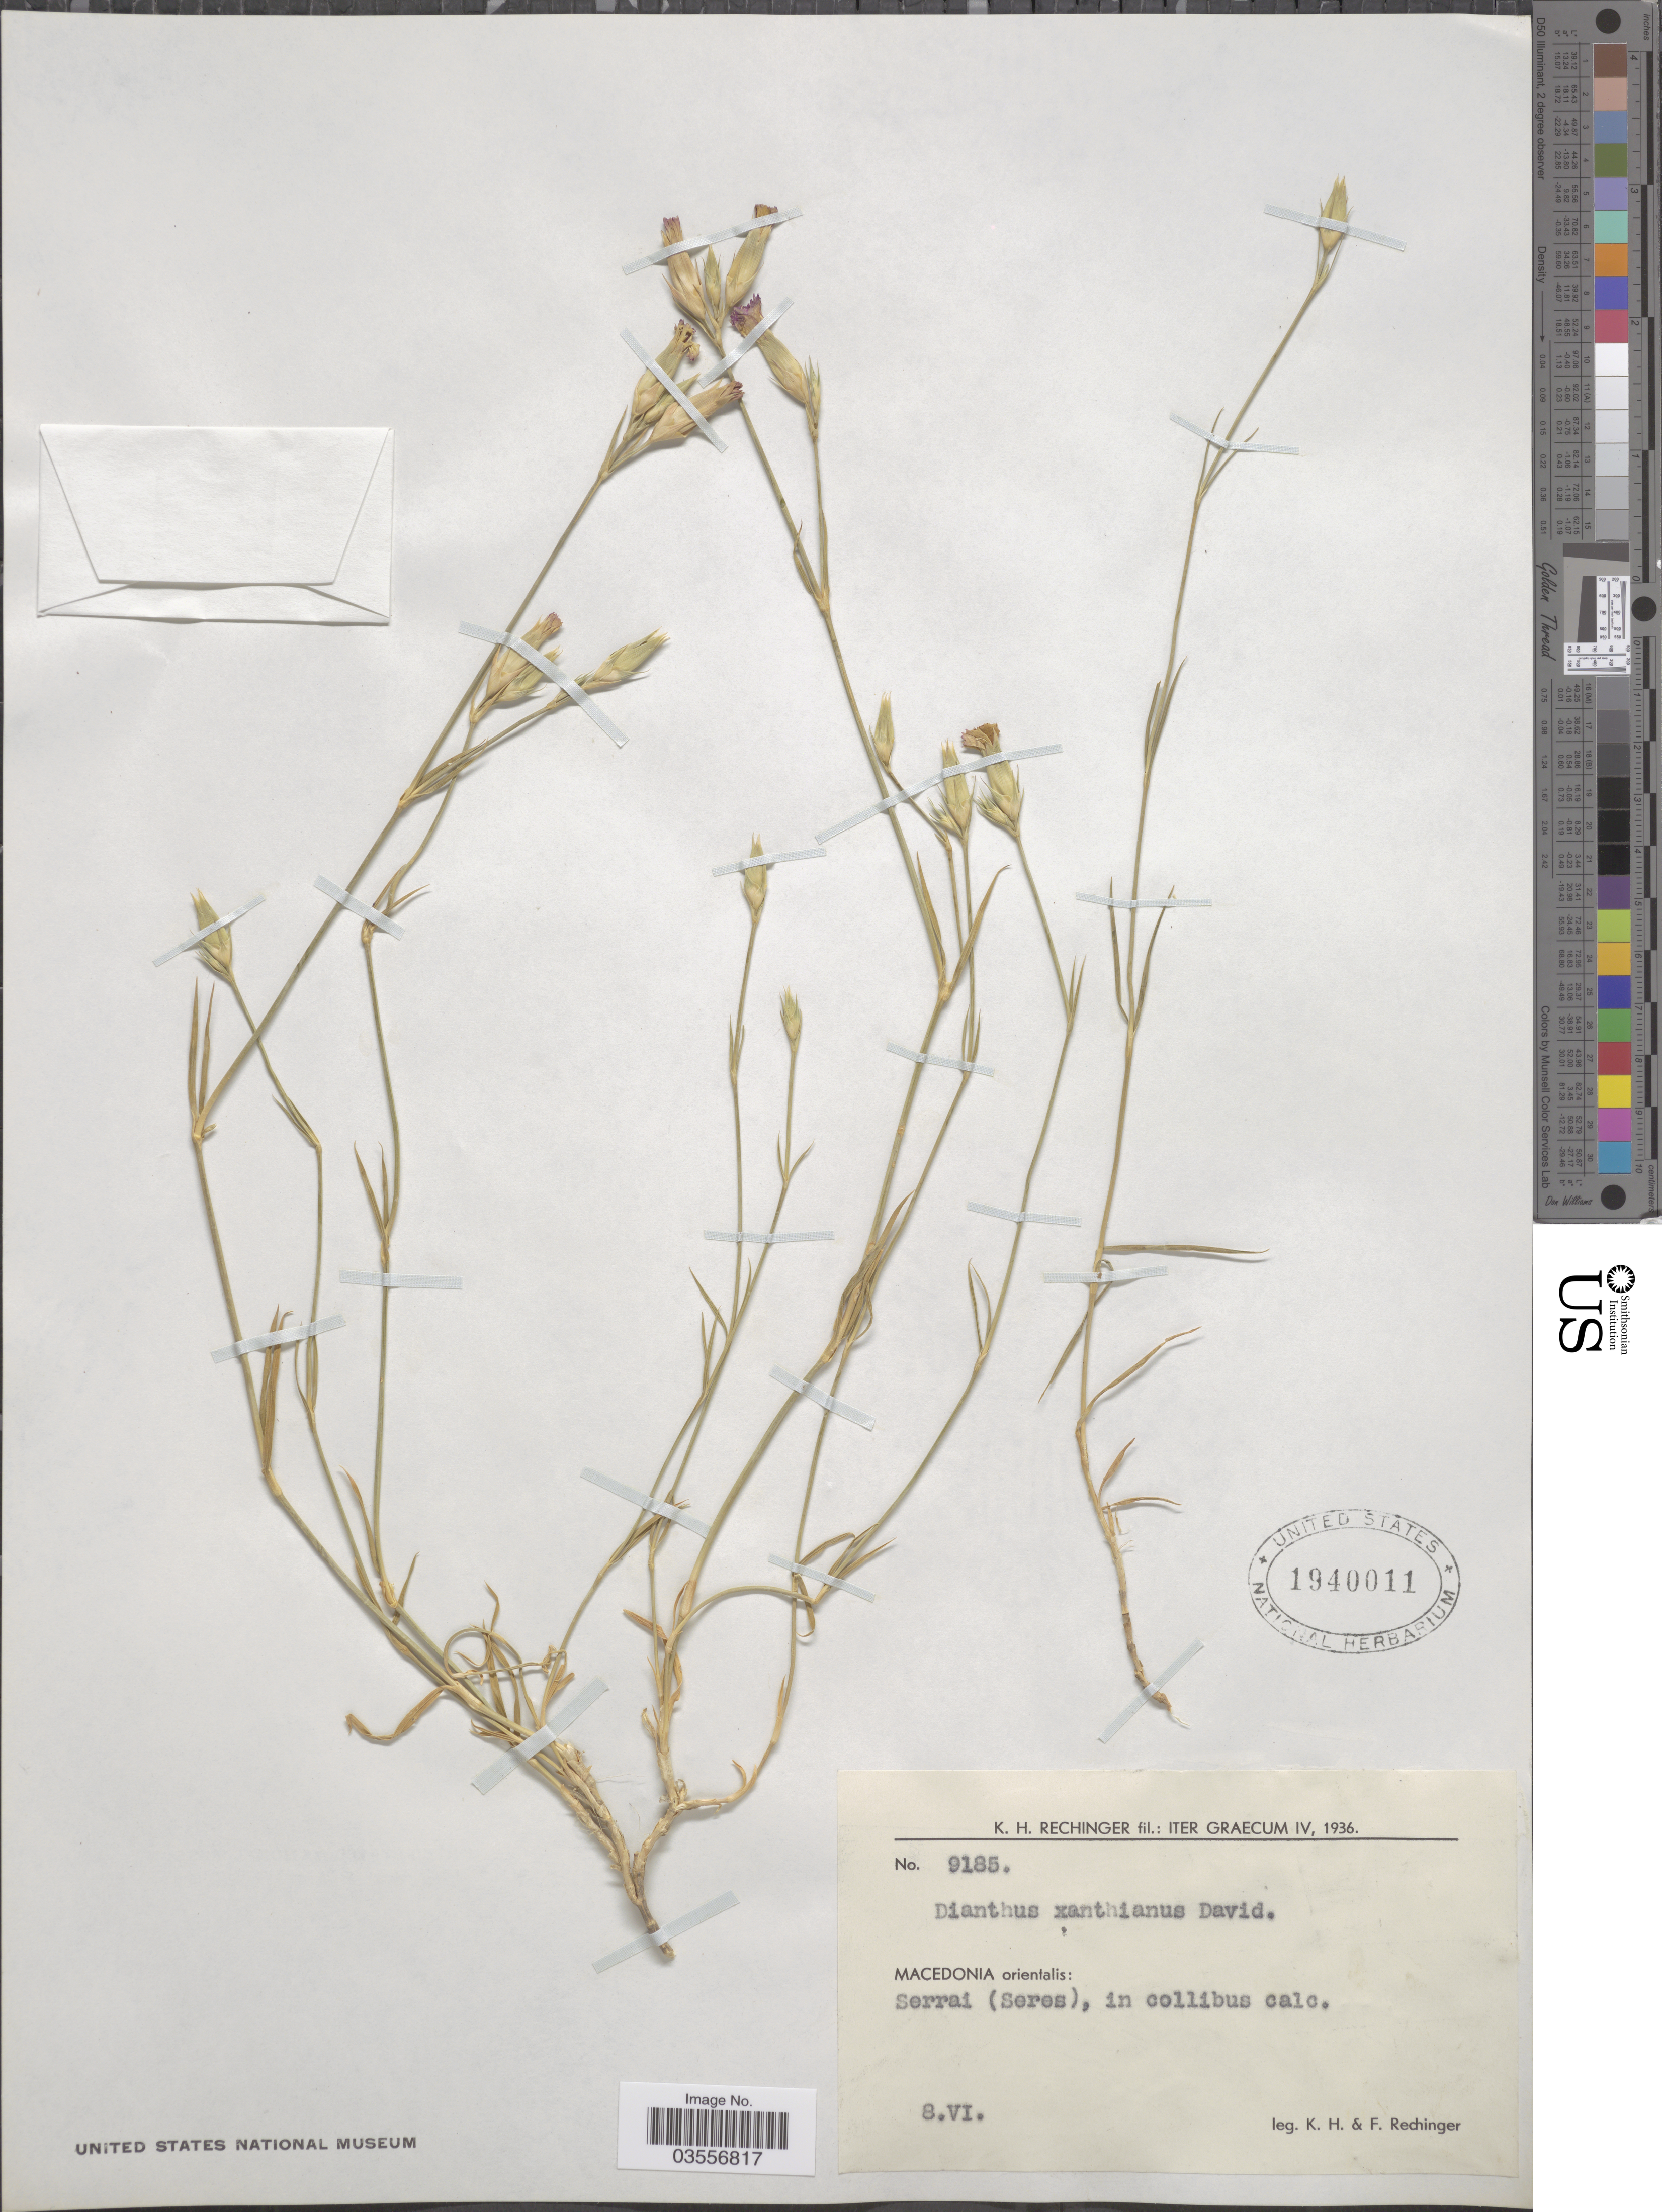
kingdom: Plantae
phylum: Tracheophyta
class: Magnoliopsida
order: Caryophyllales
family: Caryophyllaceae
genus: Dianthus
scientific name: Dianthus xanthinus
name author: Davidov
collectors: K. H. Rechinger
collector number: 9185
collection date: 1936-06-08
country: Greece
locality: Iter Graecum. Macedonia orientalis: Serrai (Seres), in collibus calc.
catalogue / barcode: US 1940011